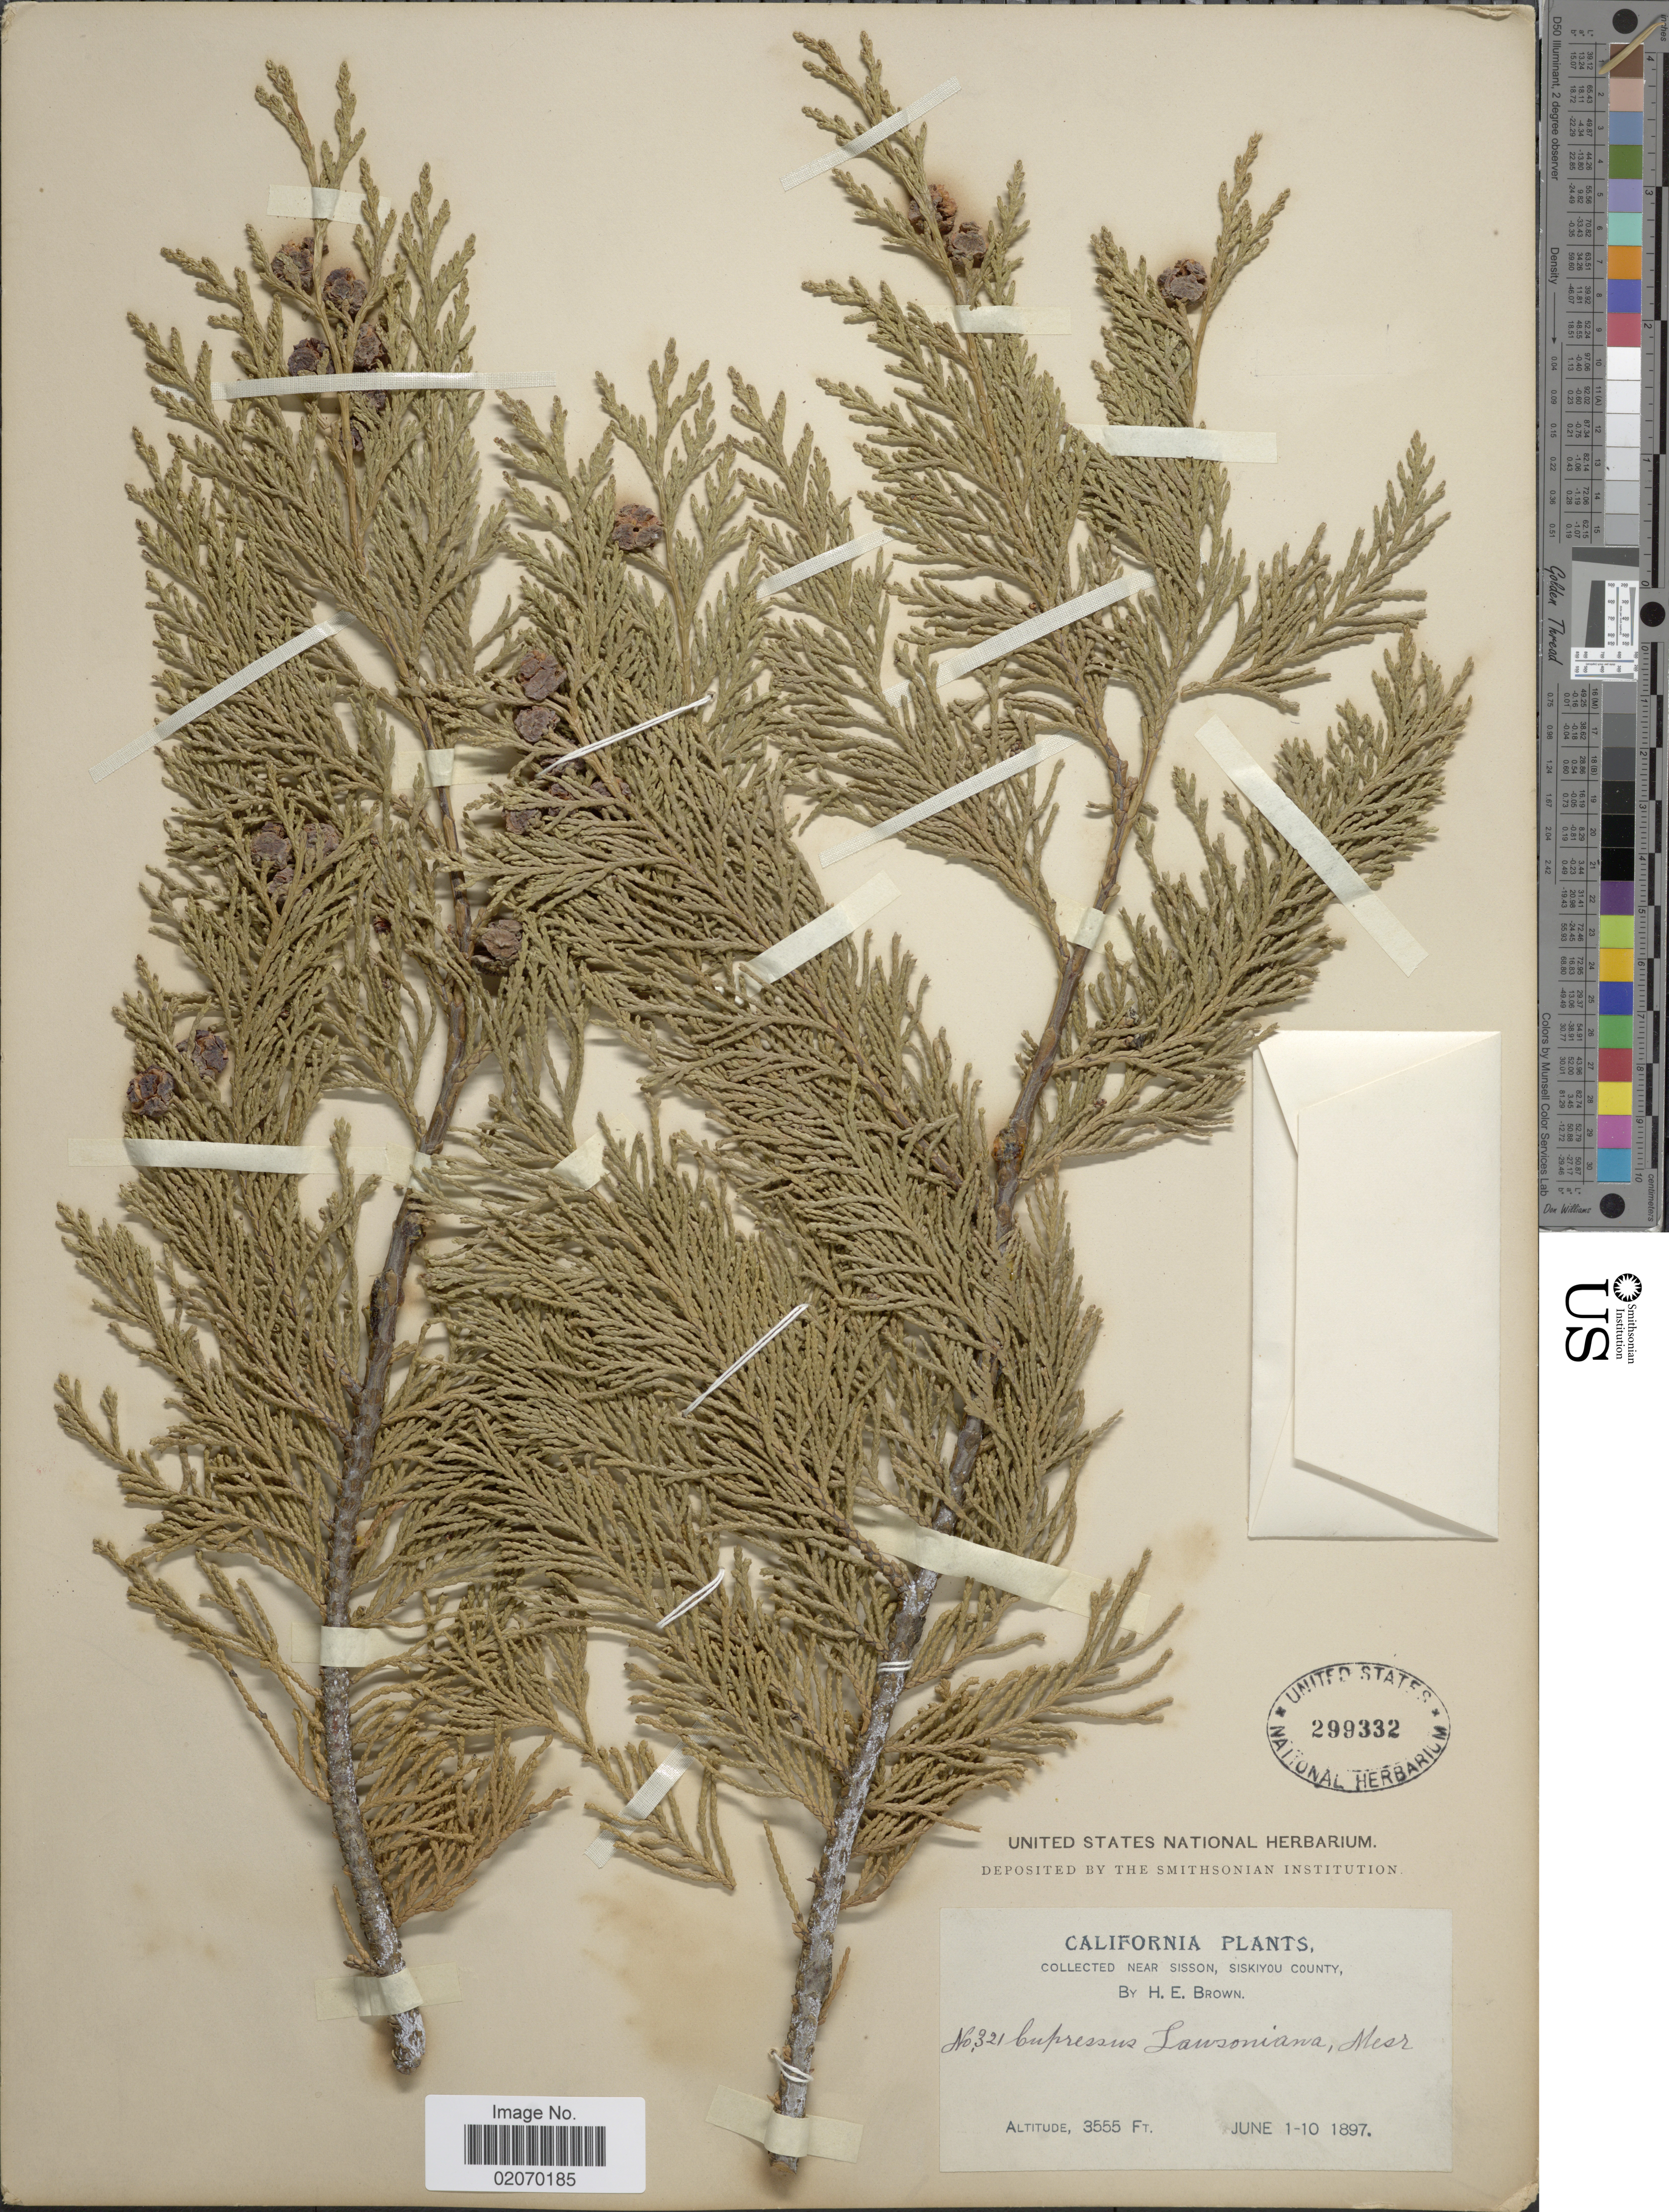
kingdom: Plantae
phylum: Tracheophyta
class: Pinopsida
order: Pinales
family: Cupressaceae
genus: Chamaecyparis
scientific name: Chamaecyparis lawsoniana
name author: (A. Murray bis) Parl.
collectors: H. E. Brown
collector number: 321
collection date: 1897-06-01/1897-06-10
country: United States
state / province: California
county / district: Siskiyou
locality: Near Sisson, Siskiyou County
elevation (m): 1084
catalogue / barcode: US 299332